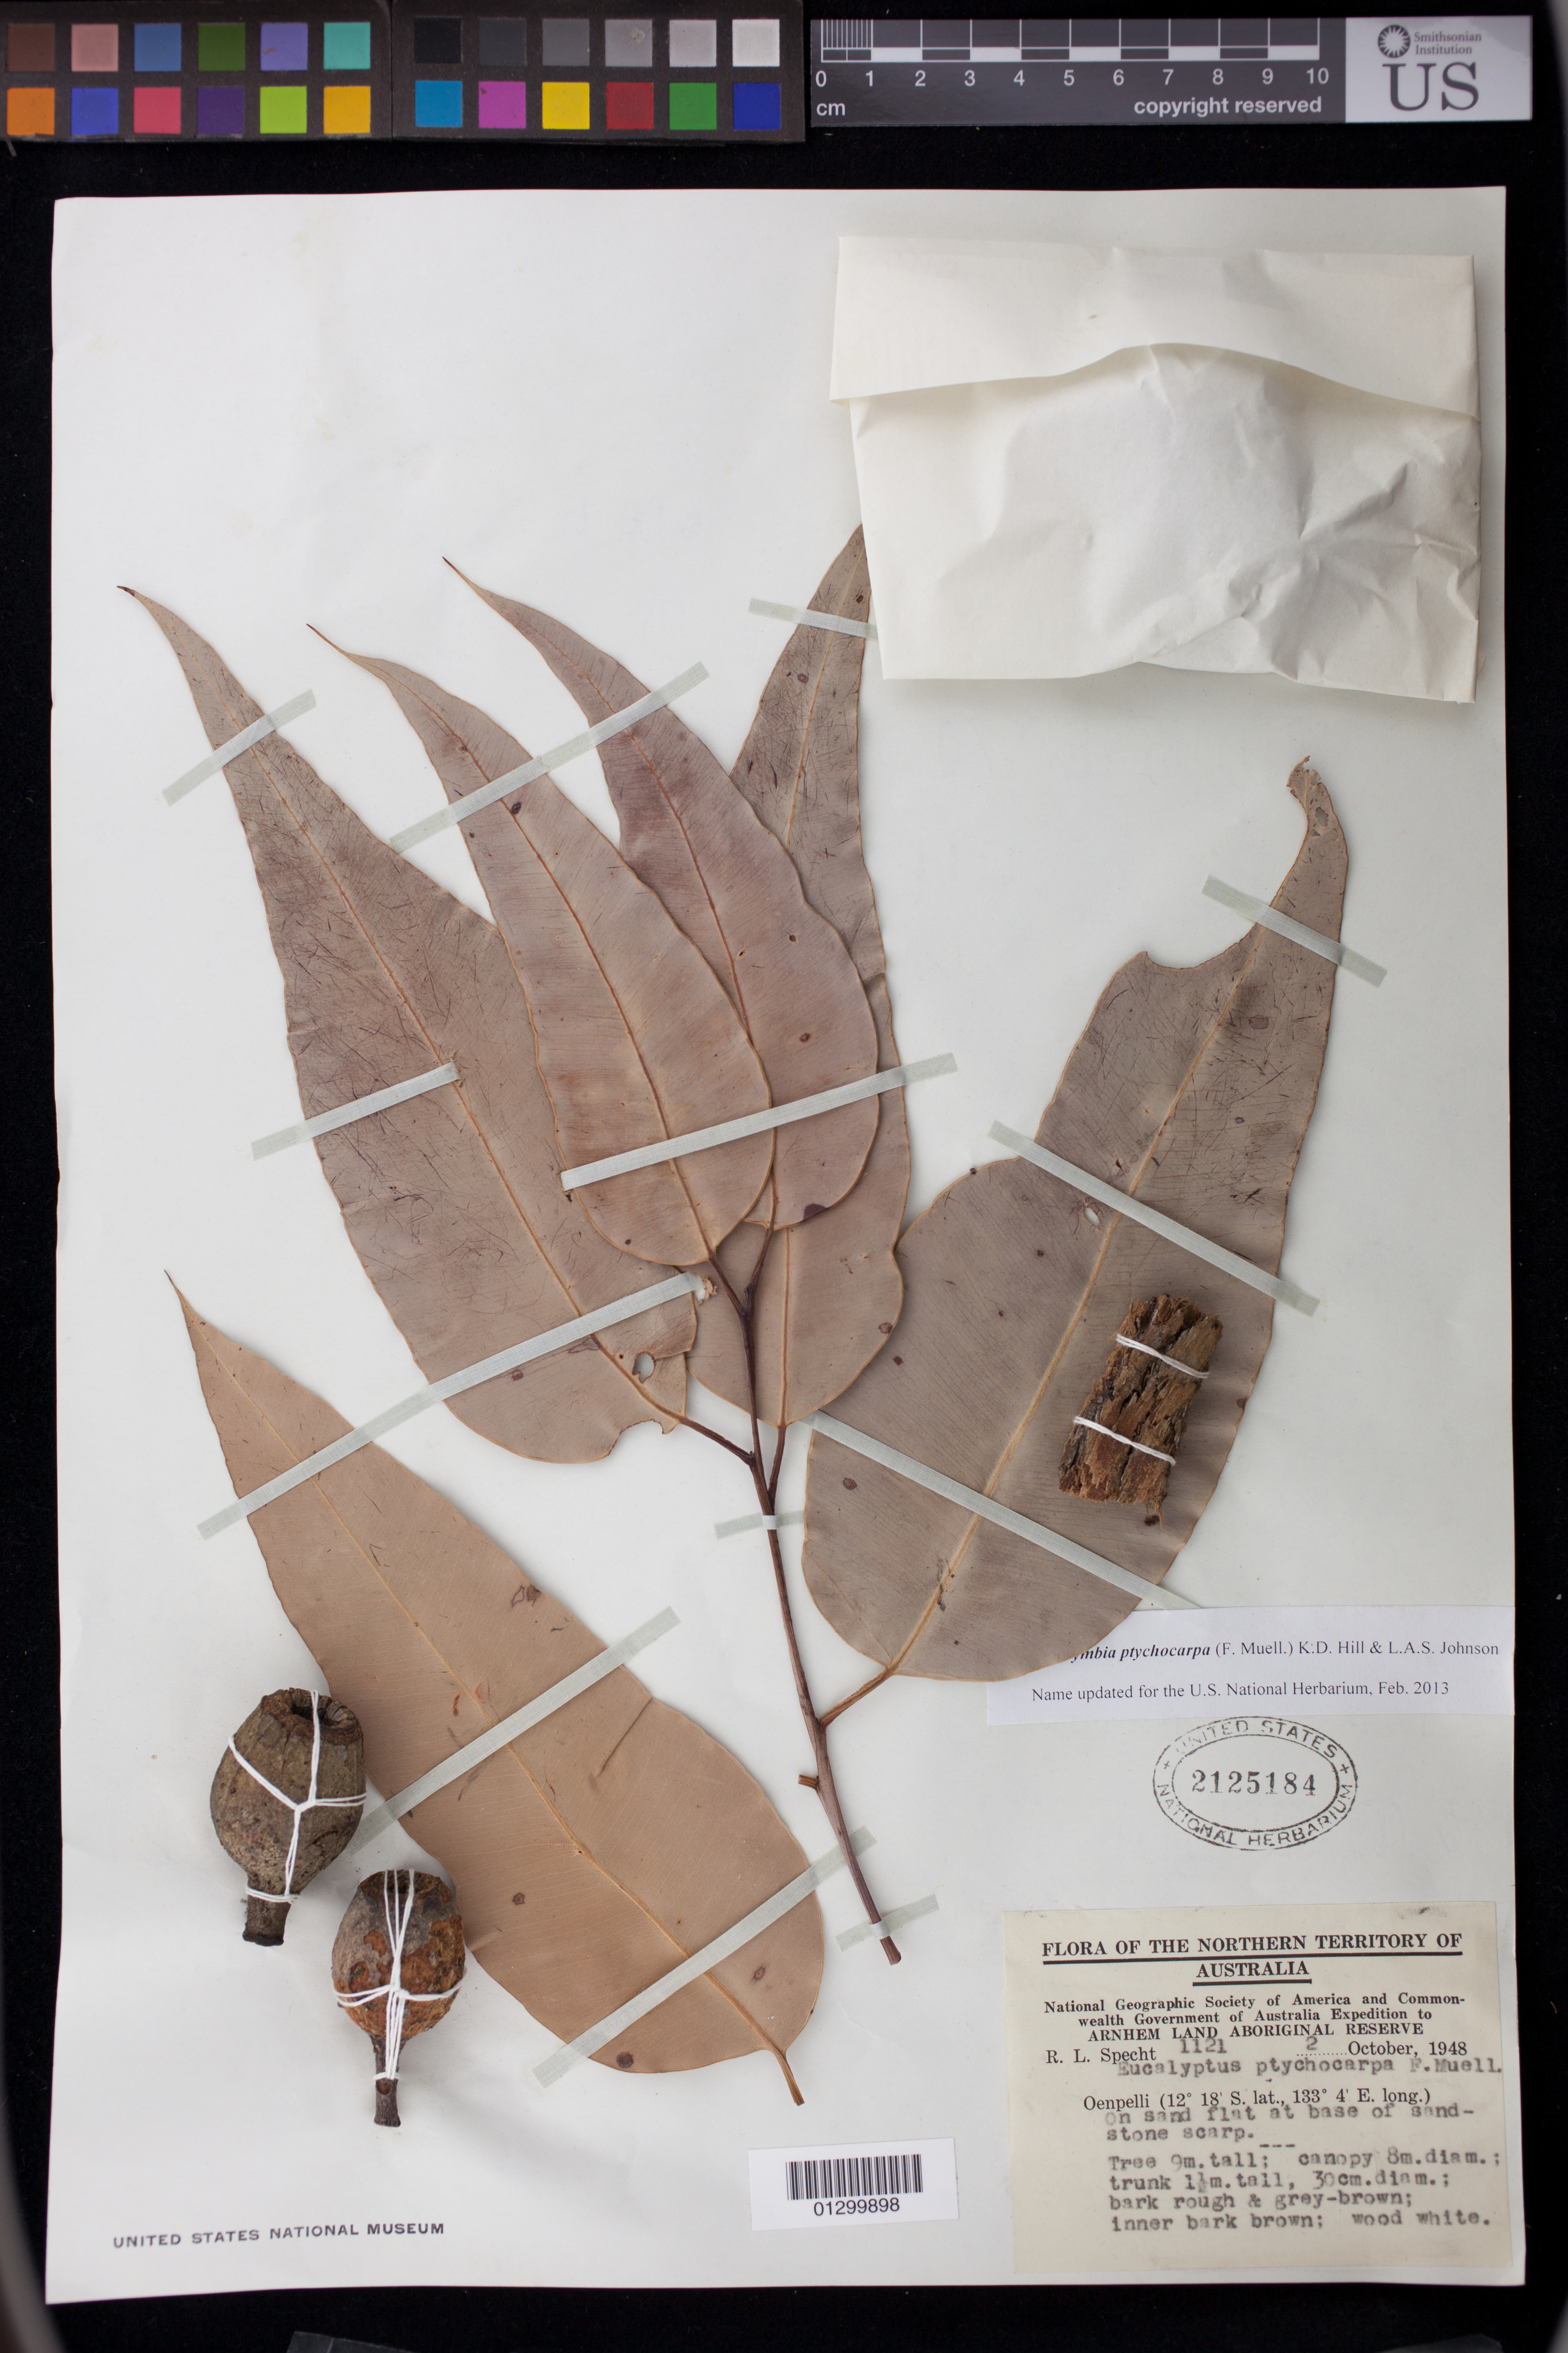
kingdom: Plantae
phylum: Tracheophyta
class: Magnoliopsida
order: Myrtales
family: Myrtaceae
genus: Corymbia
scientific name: Corymbia ptychocarpa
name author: (F. Muell.) K.D. Hill & L.A.S. Johnson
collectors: R. L. Specht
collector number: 1121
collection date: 1948-10-02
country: Australia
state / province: Northern Territory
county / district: West Arnhem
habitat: On sand flat at base of sandstone scarp.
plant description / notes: Tree 9 m. tall; canopy 8 m. diam.; trunk 1.5 m. tall, 30 cm. diam.; bark rough and grey-brown; inner bark brown; wood white.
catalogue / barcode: US 2125184